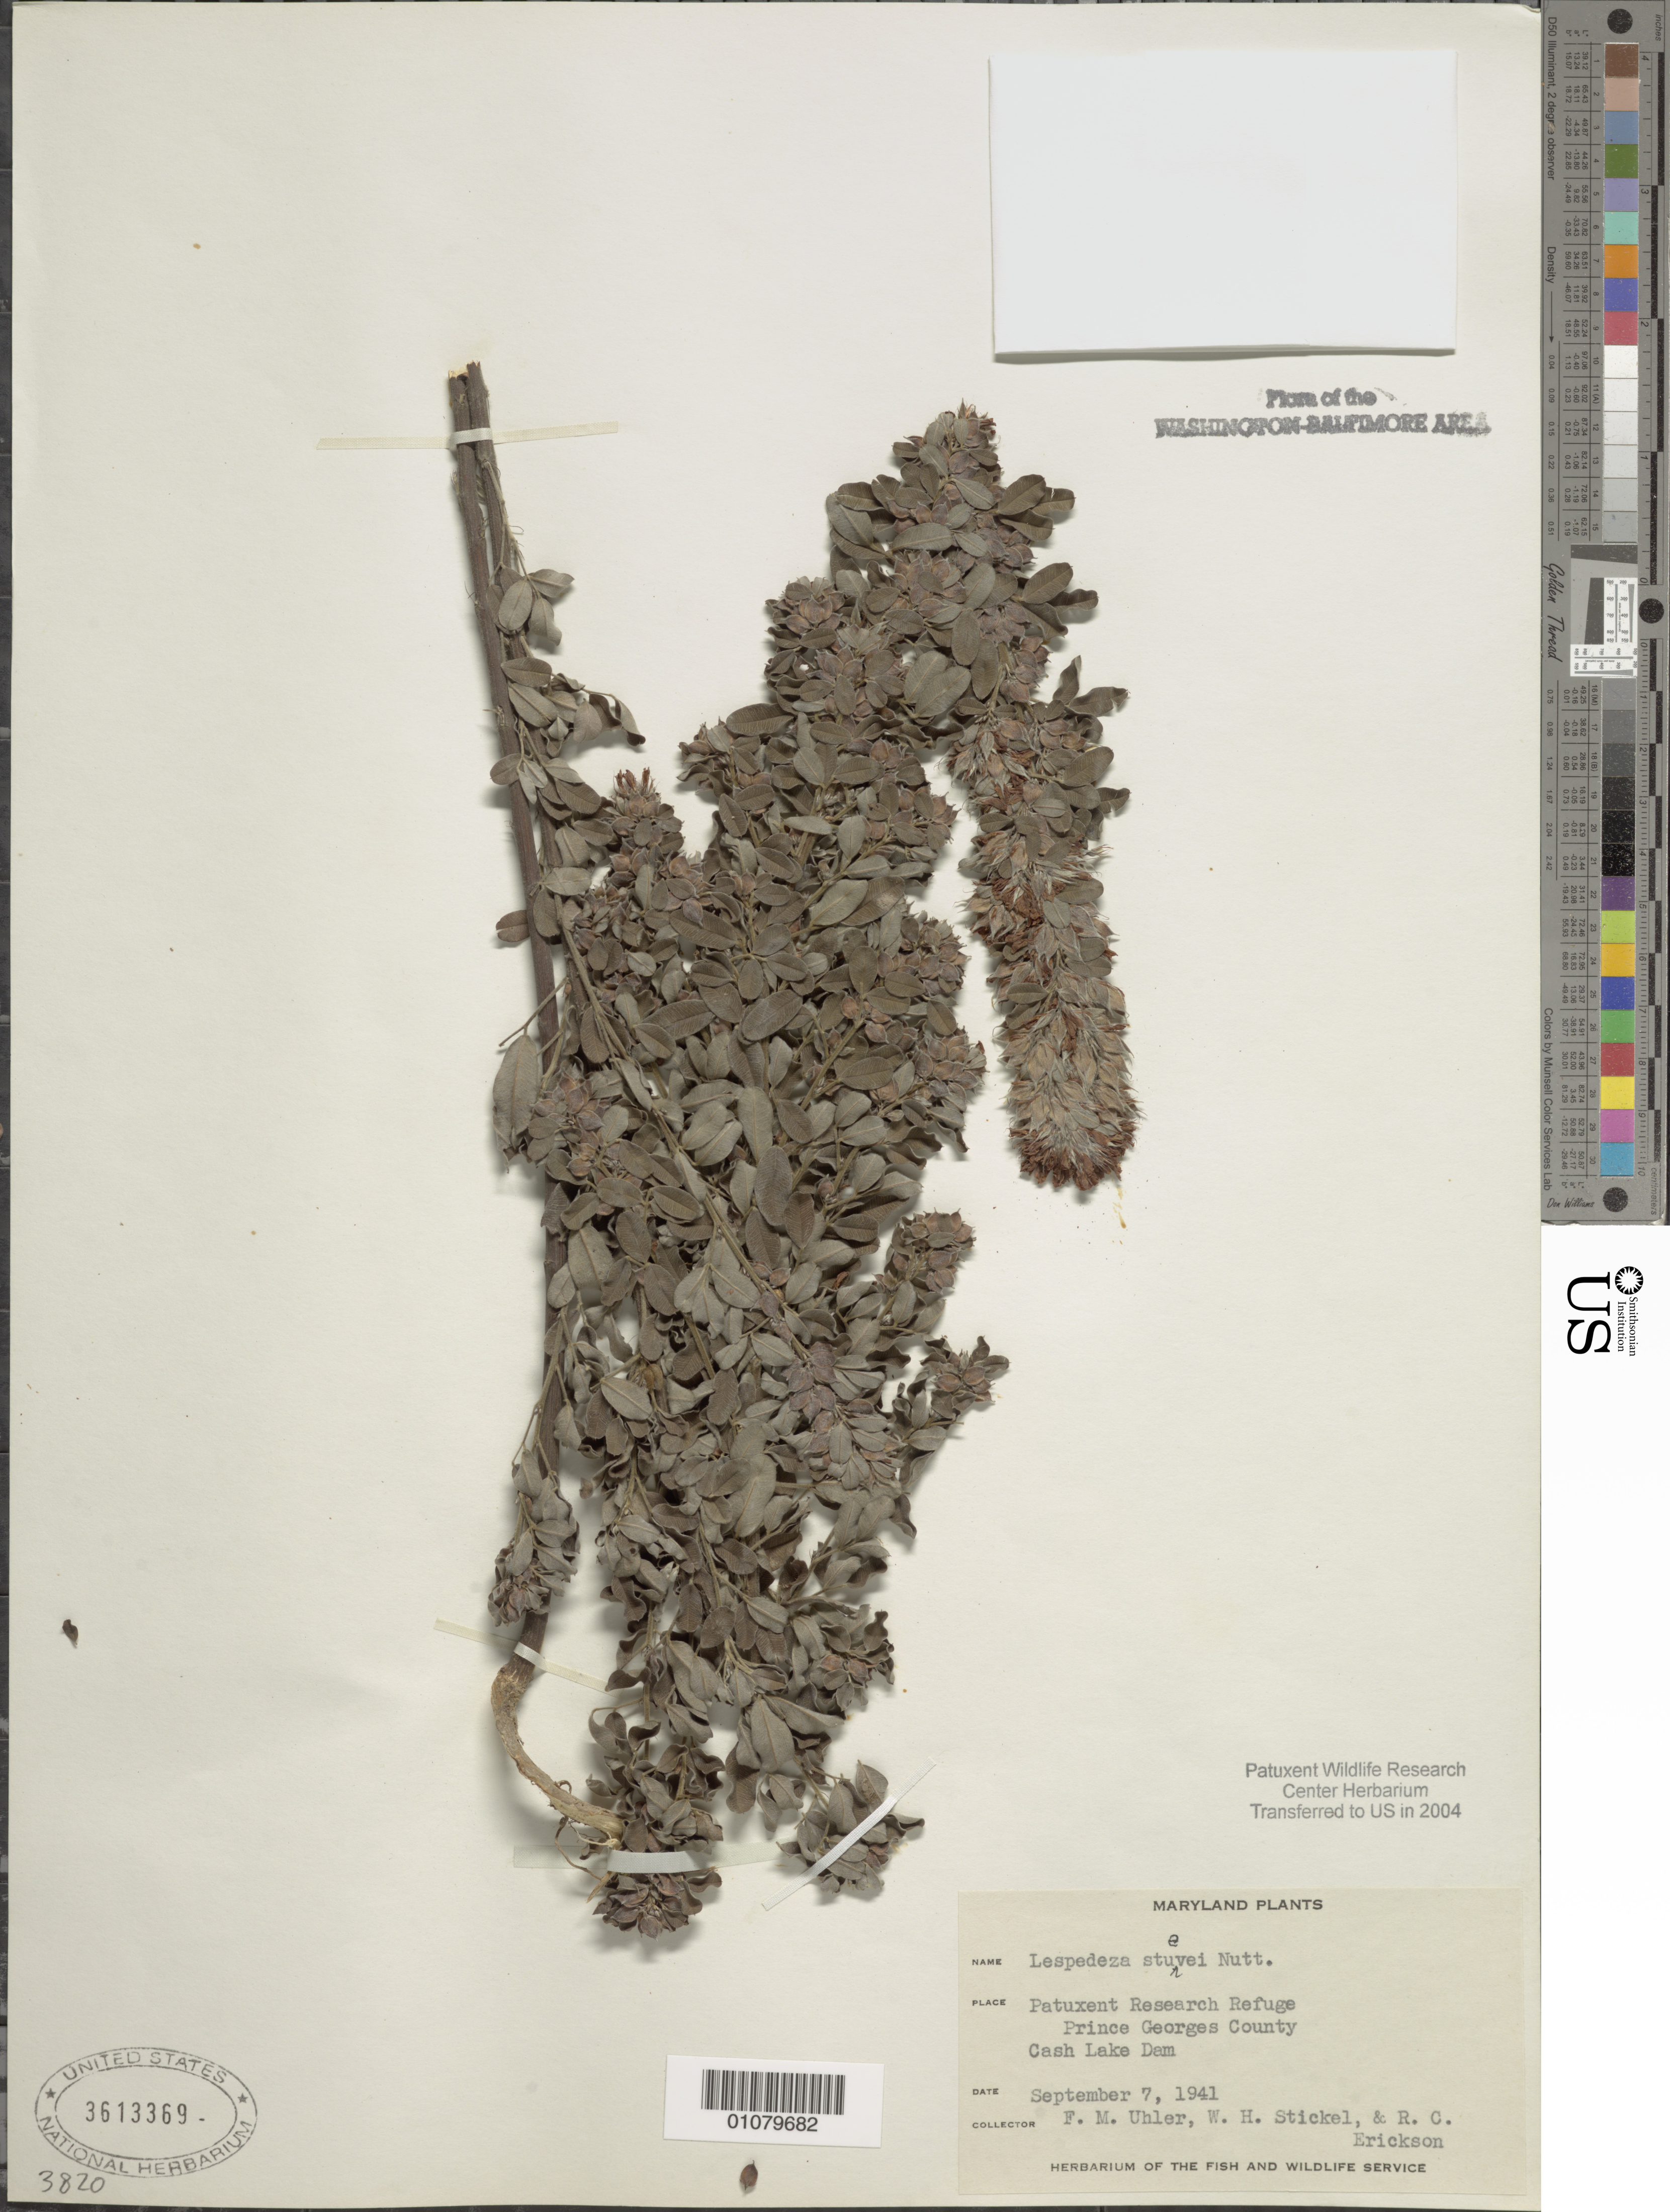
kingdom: Plantae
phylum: Tracheophyta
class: Magnoliopsida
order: Fabales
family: Fabaceae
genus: Lespedeza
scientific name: Lespedeza stuevei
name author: Nutt.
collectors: F. M. Uhler, W. Stickel & R. Erickson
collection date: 1941-09-07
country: United States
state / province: Maryland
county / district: Prince George's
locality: Patuxent Wildlife Refuge. Cash Lake dam.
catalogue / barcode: US 3613369